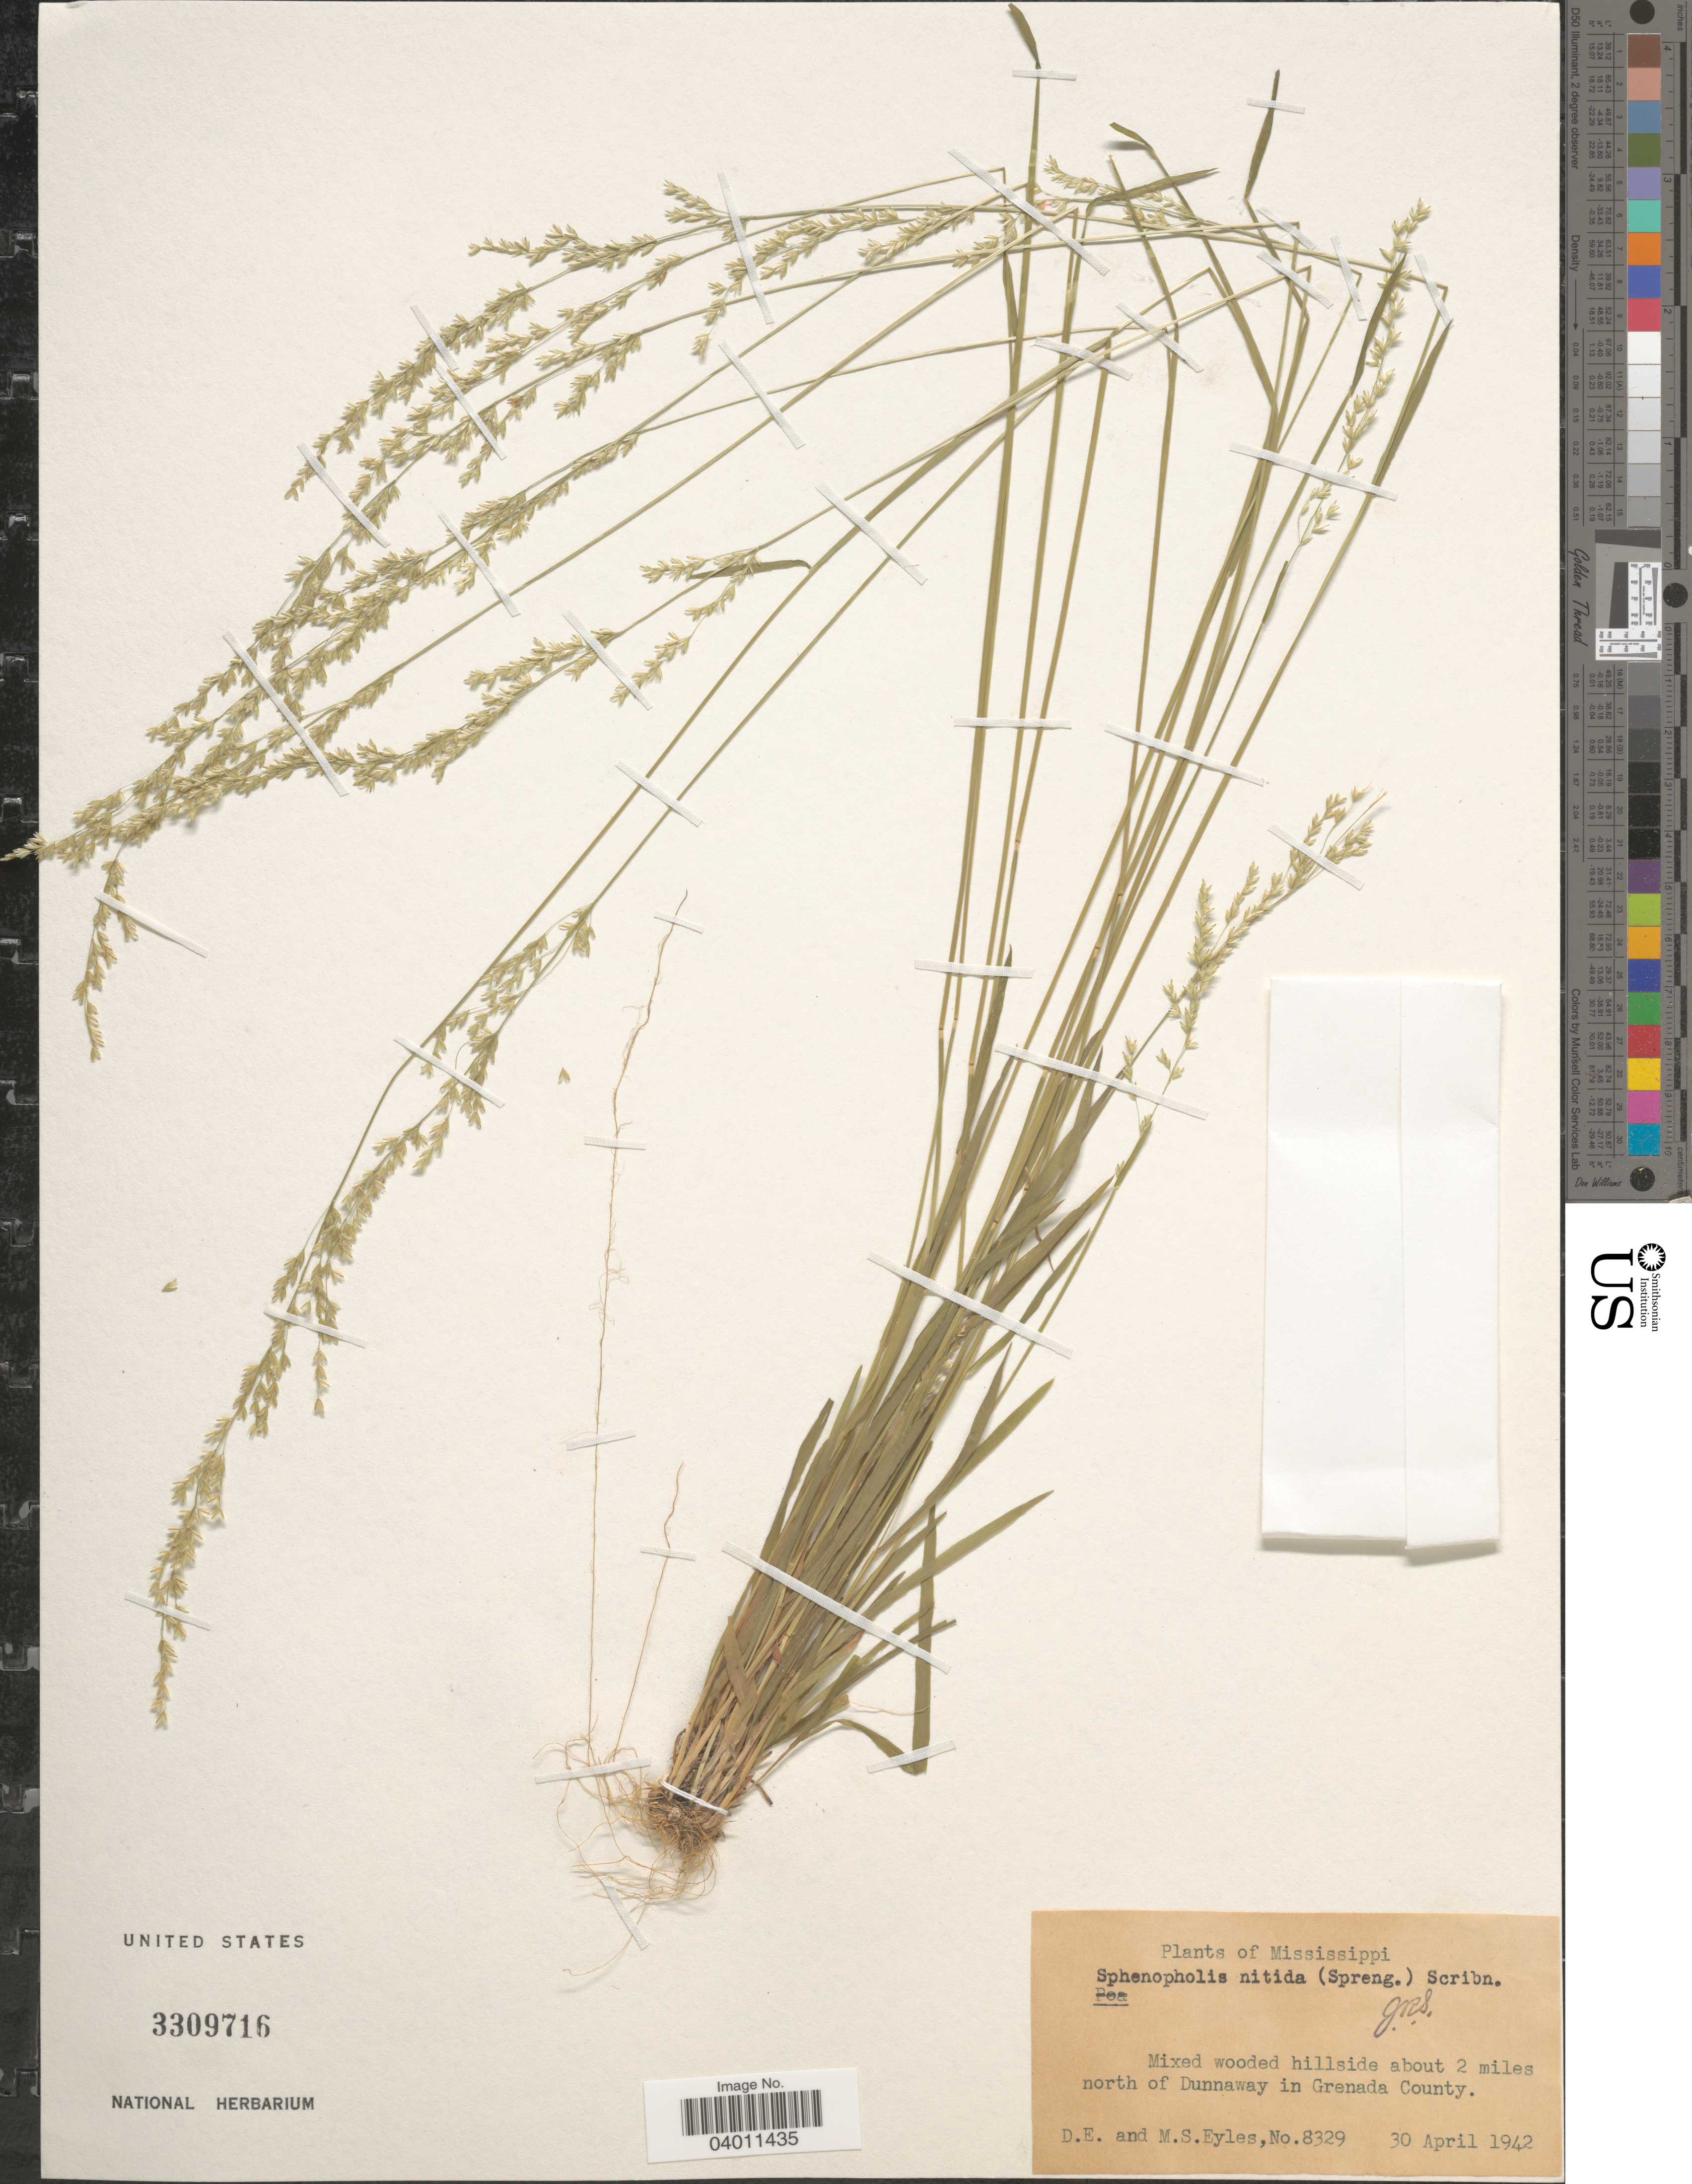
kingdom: Plantae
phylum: Tracheophyta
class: Liliopsida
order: Poales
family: Poaceae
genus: Sphenopholis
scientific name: Sphenopholis nitida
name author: (Biehler) Scribn.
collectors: D. Eyles & M. Eyles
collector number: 8329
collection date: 1942-04-30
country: United States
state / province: Mississippi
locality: Mixed wooded hillside about 2 miles north of Dunnaway in Grenada County.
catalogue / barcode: US 3309716